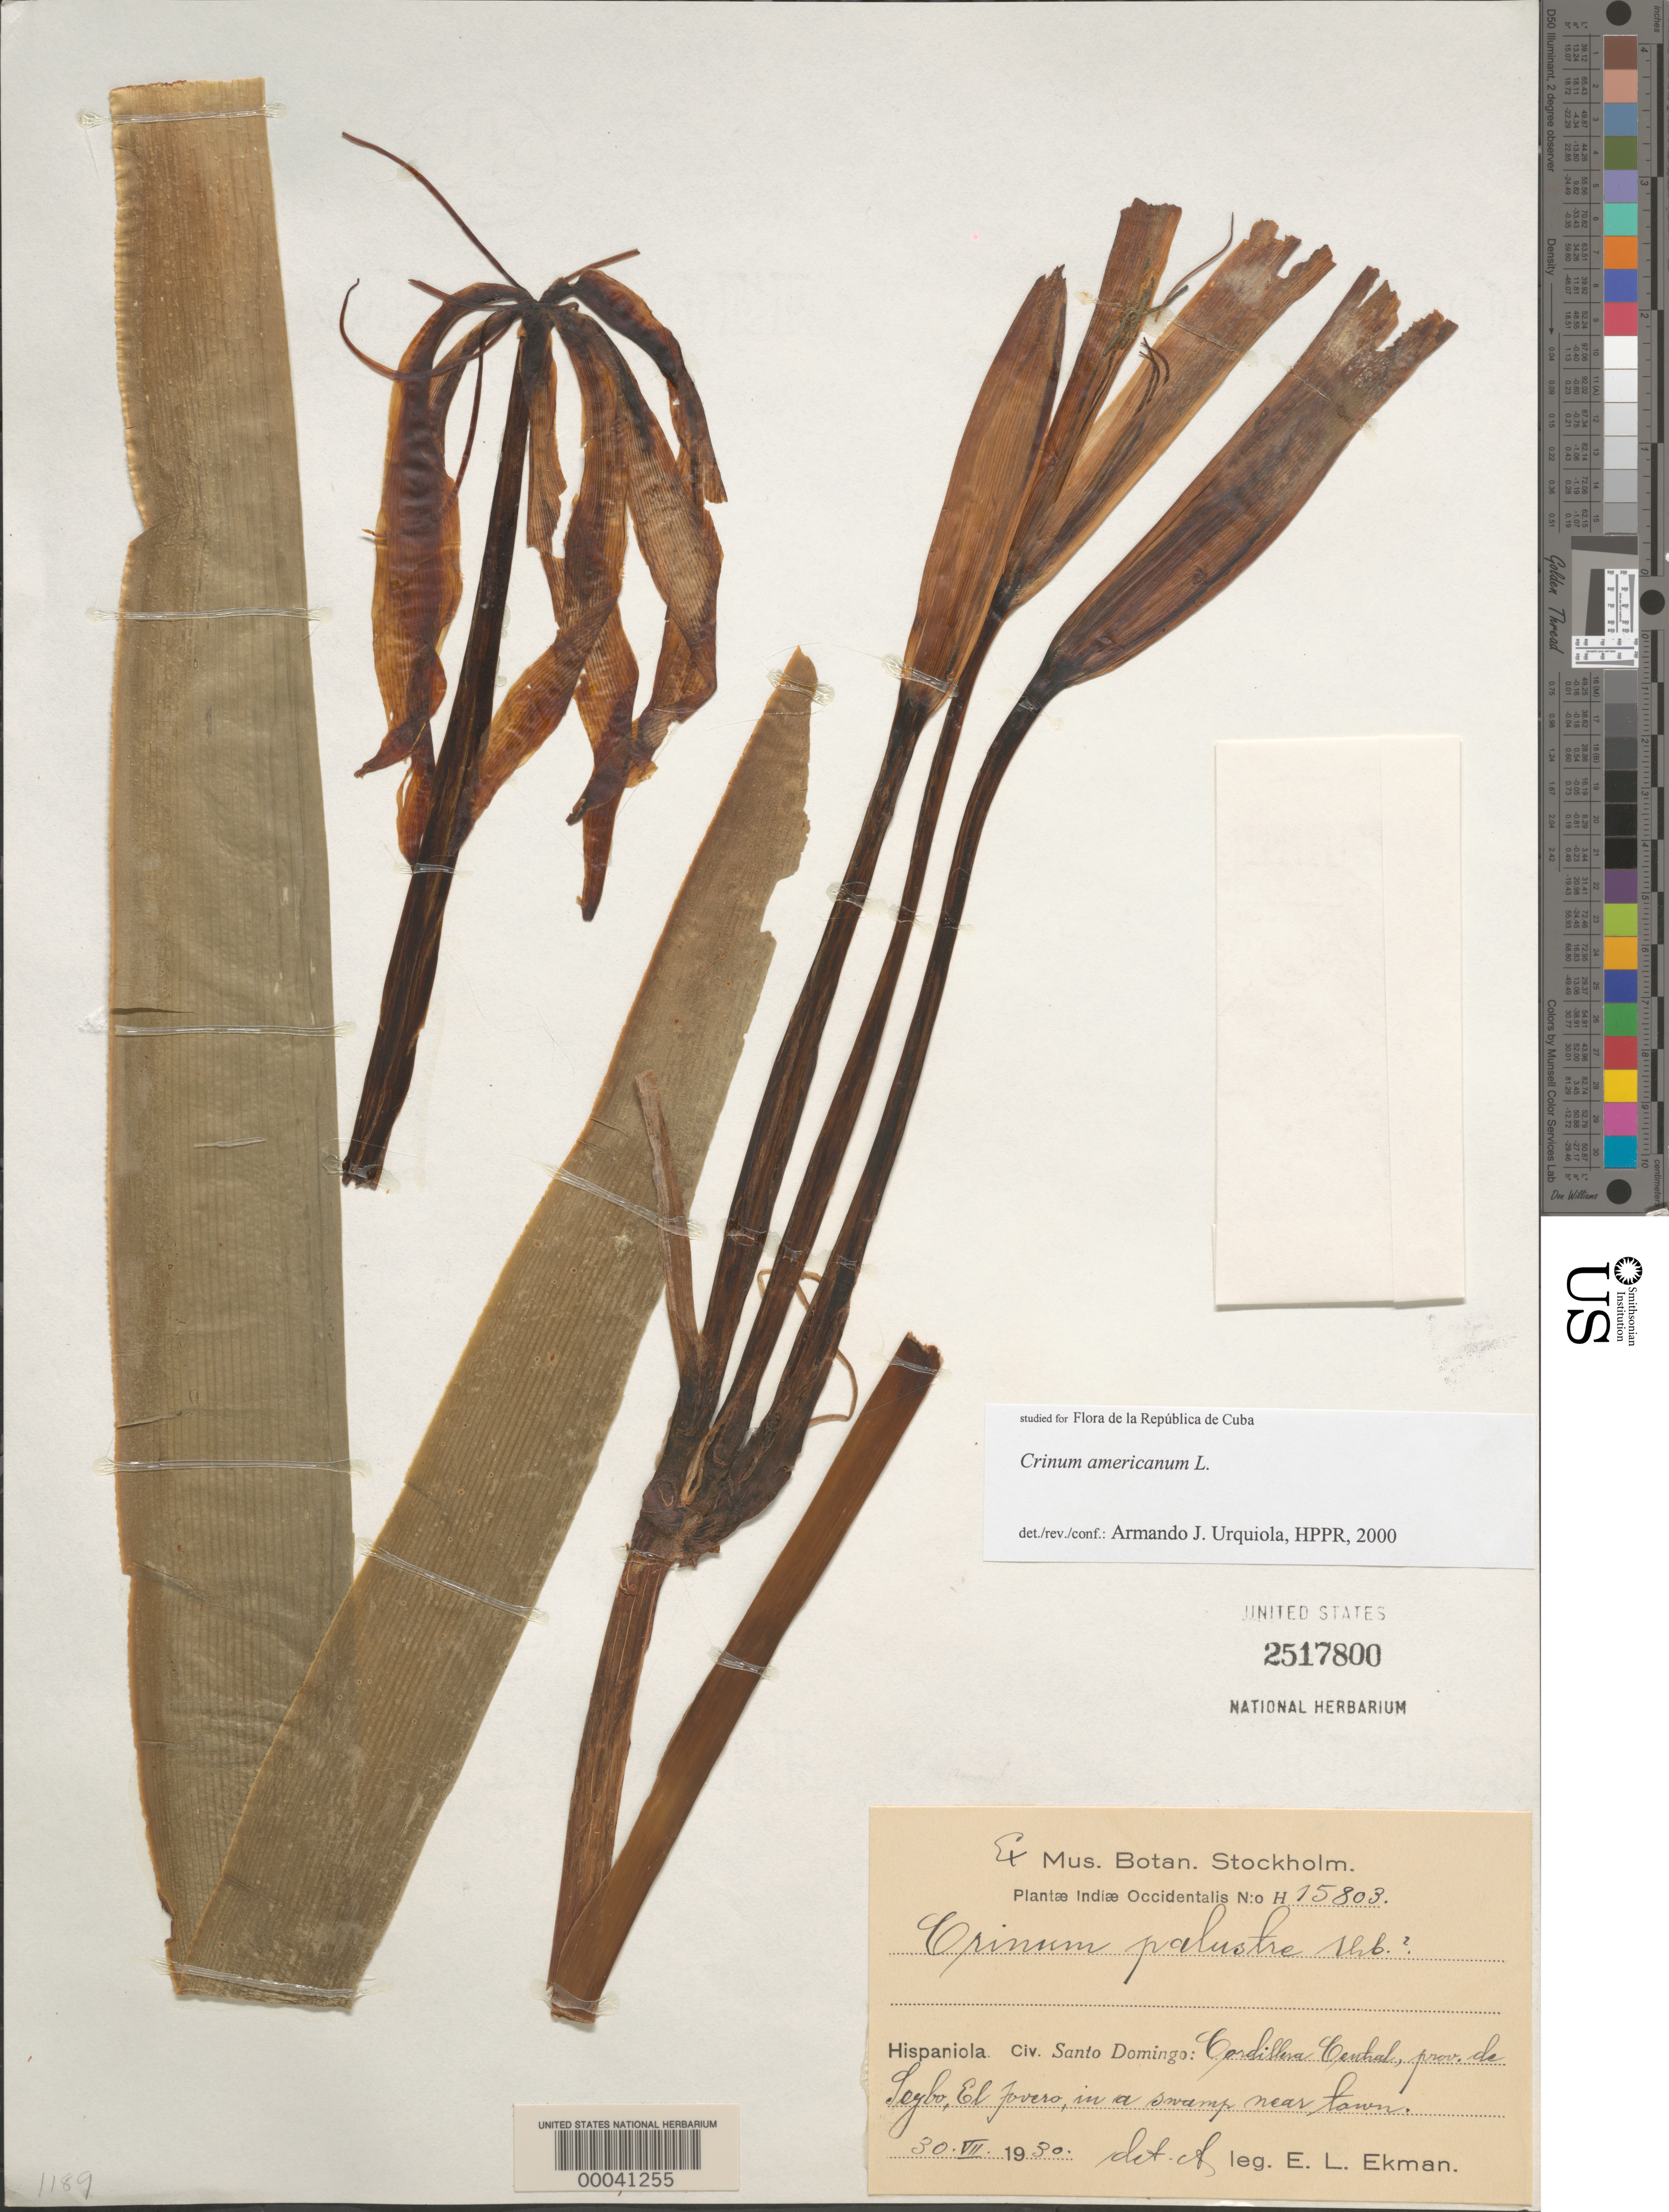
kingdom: Plantae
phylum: Tracheophyta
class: Liliopsida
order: Asparagales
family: Amaryllidaceae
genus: Crinum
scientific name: Crinum americanum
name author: L.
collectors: E. L. Ekman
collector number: H 15803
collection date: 1930-07-30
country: Dominican Republic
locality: Indiæ Occidentalis. Hispaniola. Civ. Santo Domingo: Cordillera Central, prov. de Seybo, El Jovero, in a swamp near town.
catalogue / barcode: US 2517800